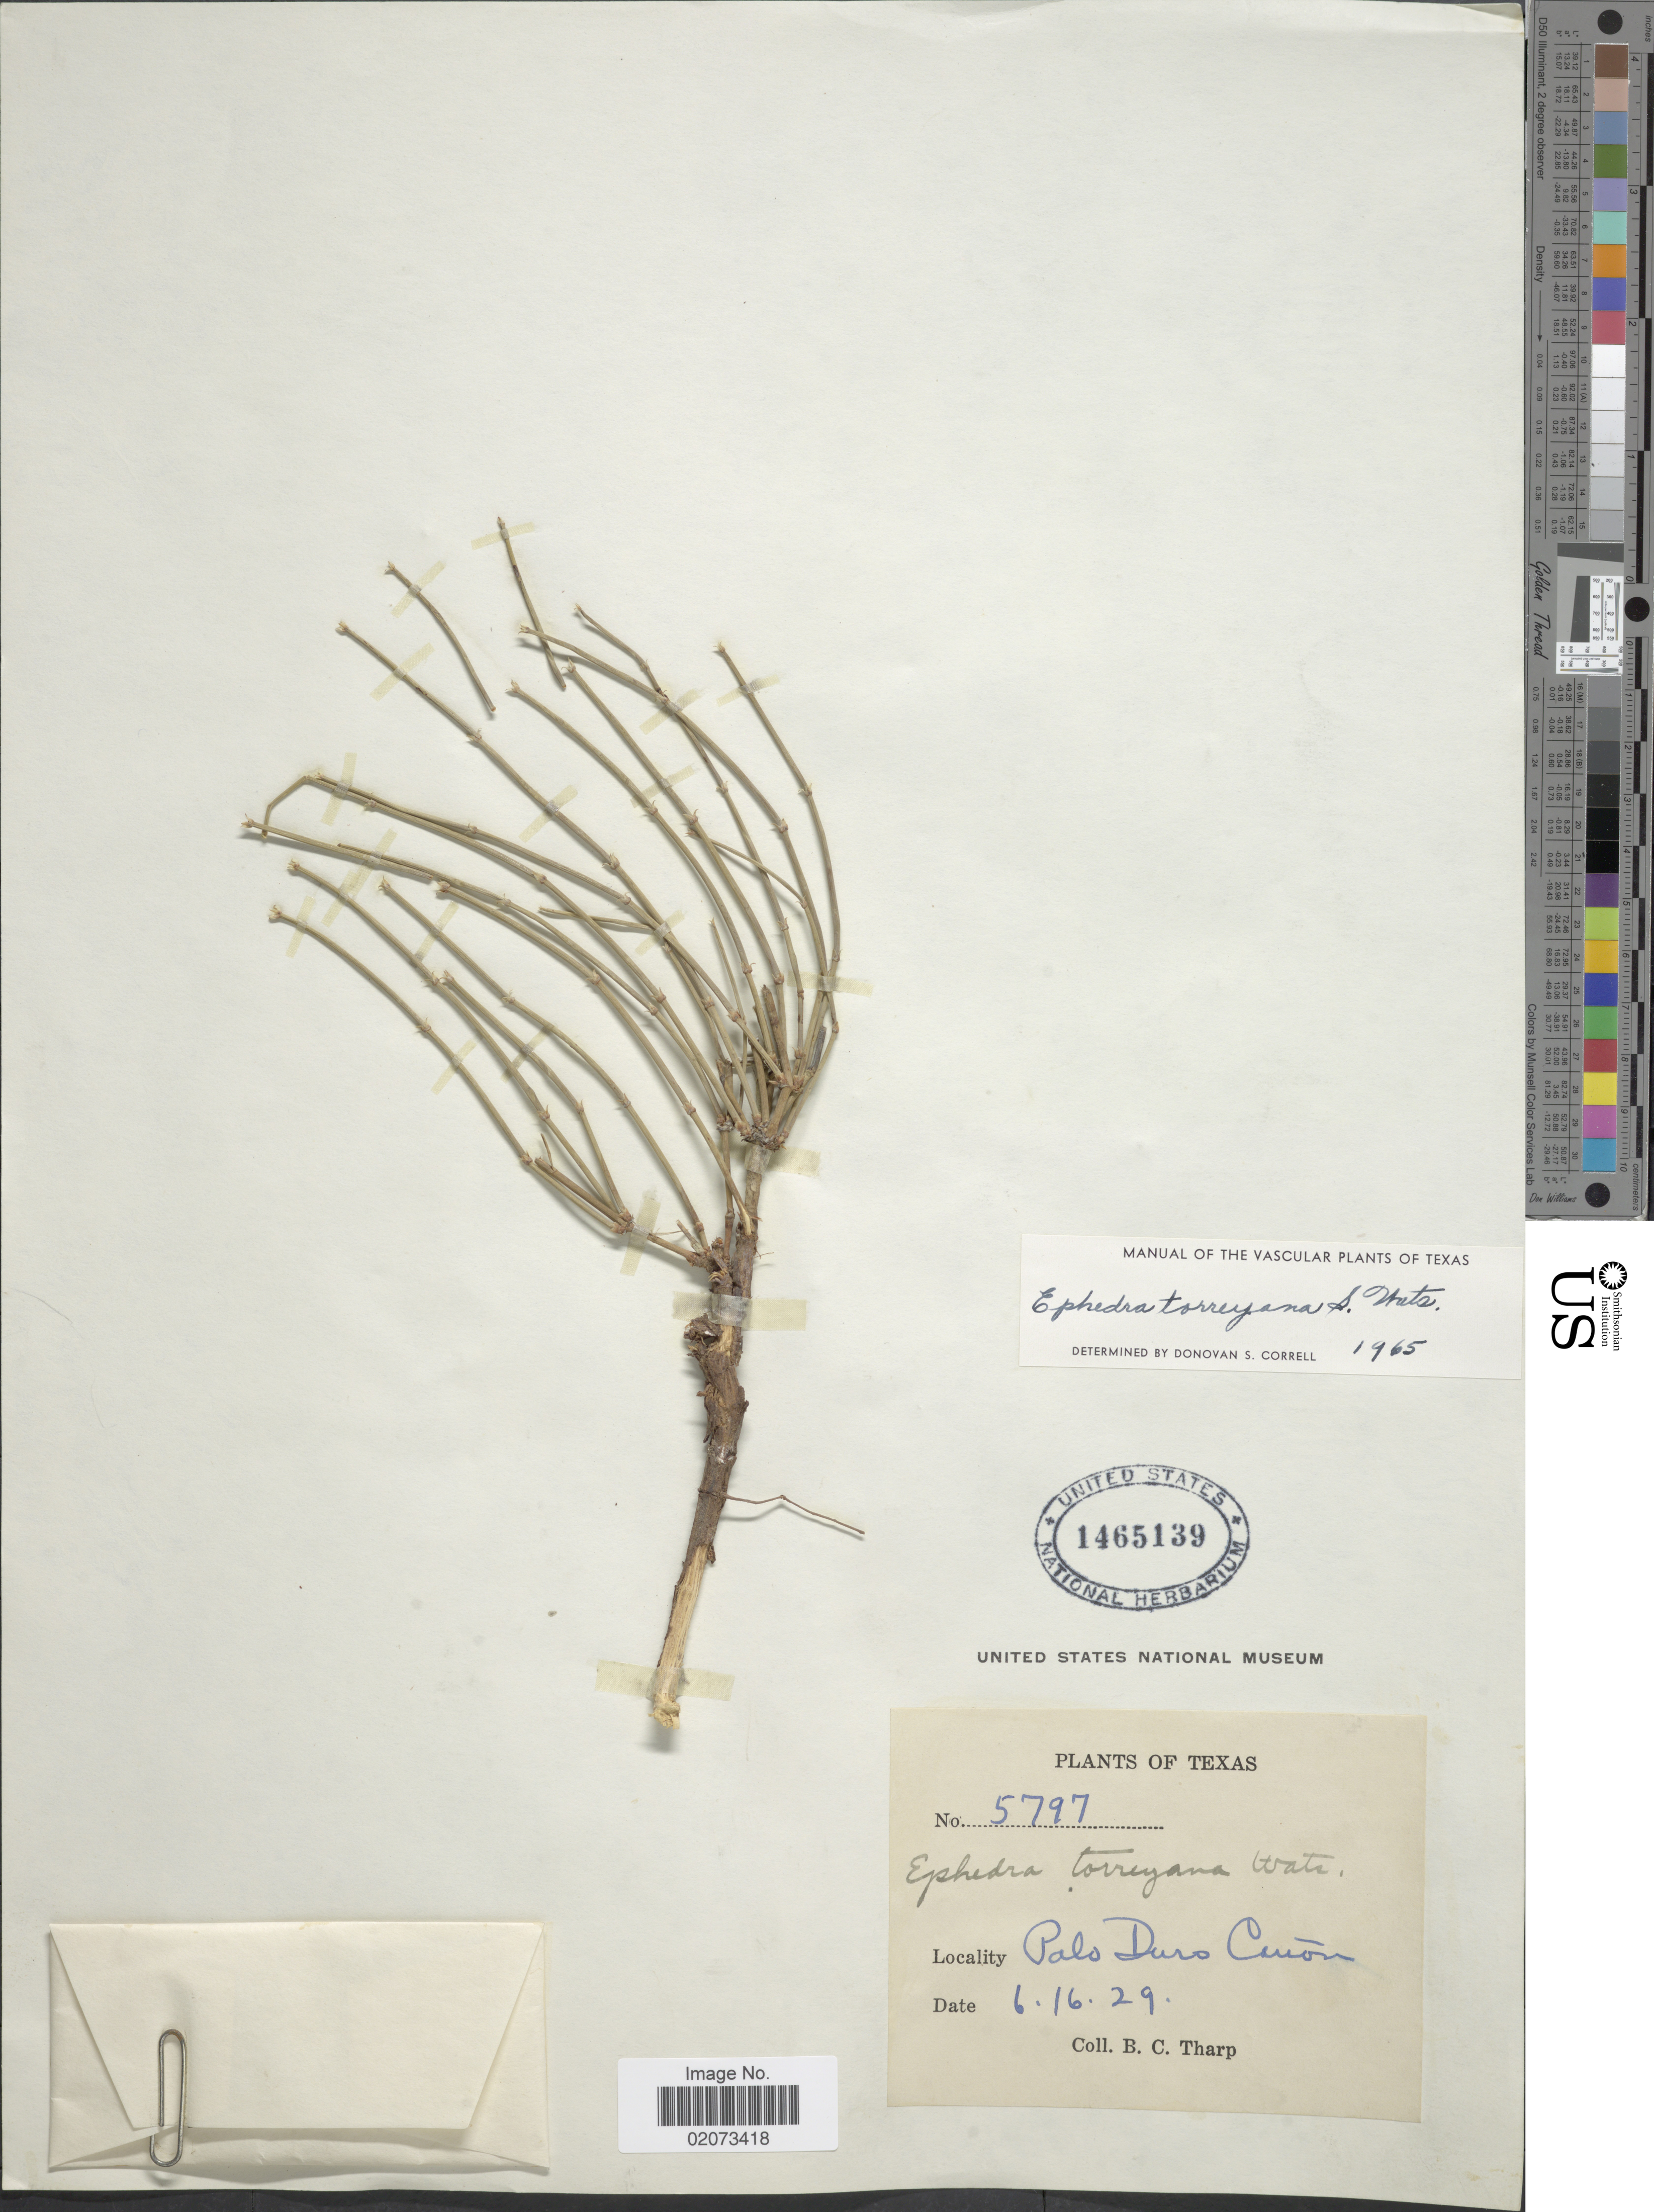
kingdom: Plantae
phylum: Tracheophyta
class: Gnetopsida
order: Ephedrales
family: Ephedraceae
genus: Ephedra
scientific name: Ephedra torreyana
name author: S. Watson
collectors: B. C. Tharp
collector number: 5797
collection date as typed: Transcribed d/m/y: 16/6/29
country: United States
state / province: Texas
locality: Texas, Palo Duro Canon.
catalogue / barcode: US 1465139